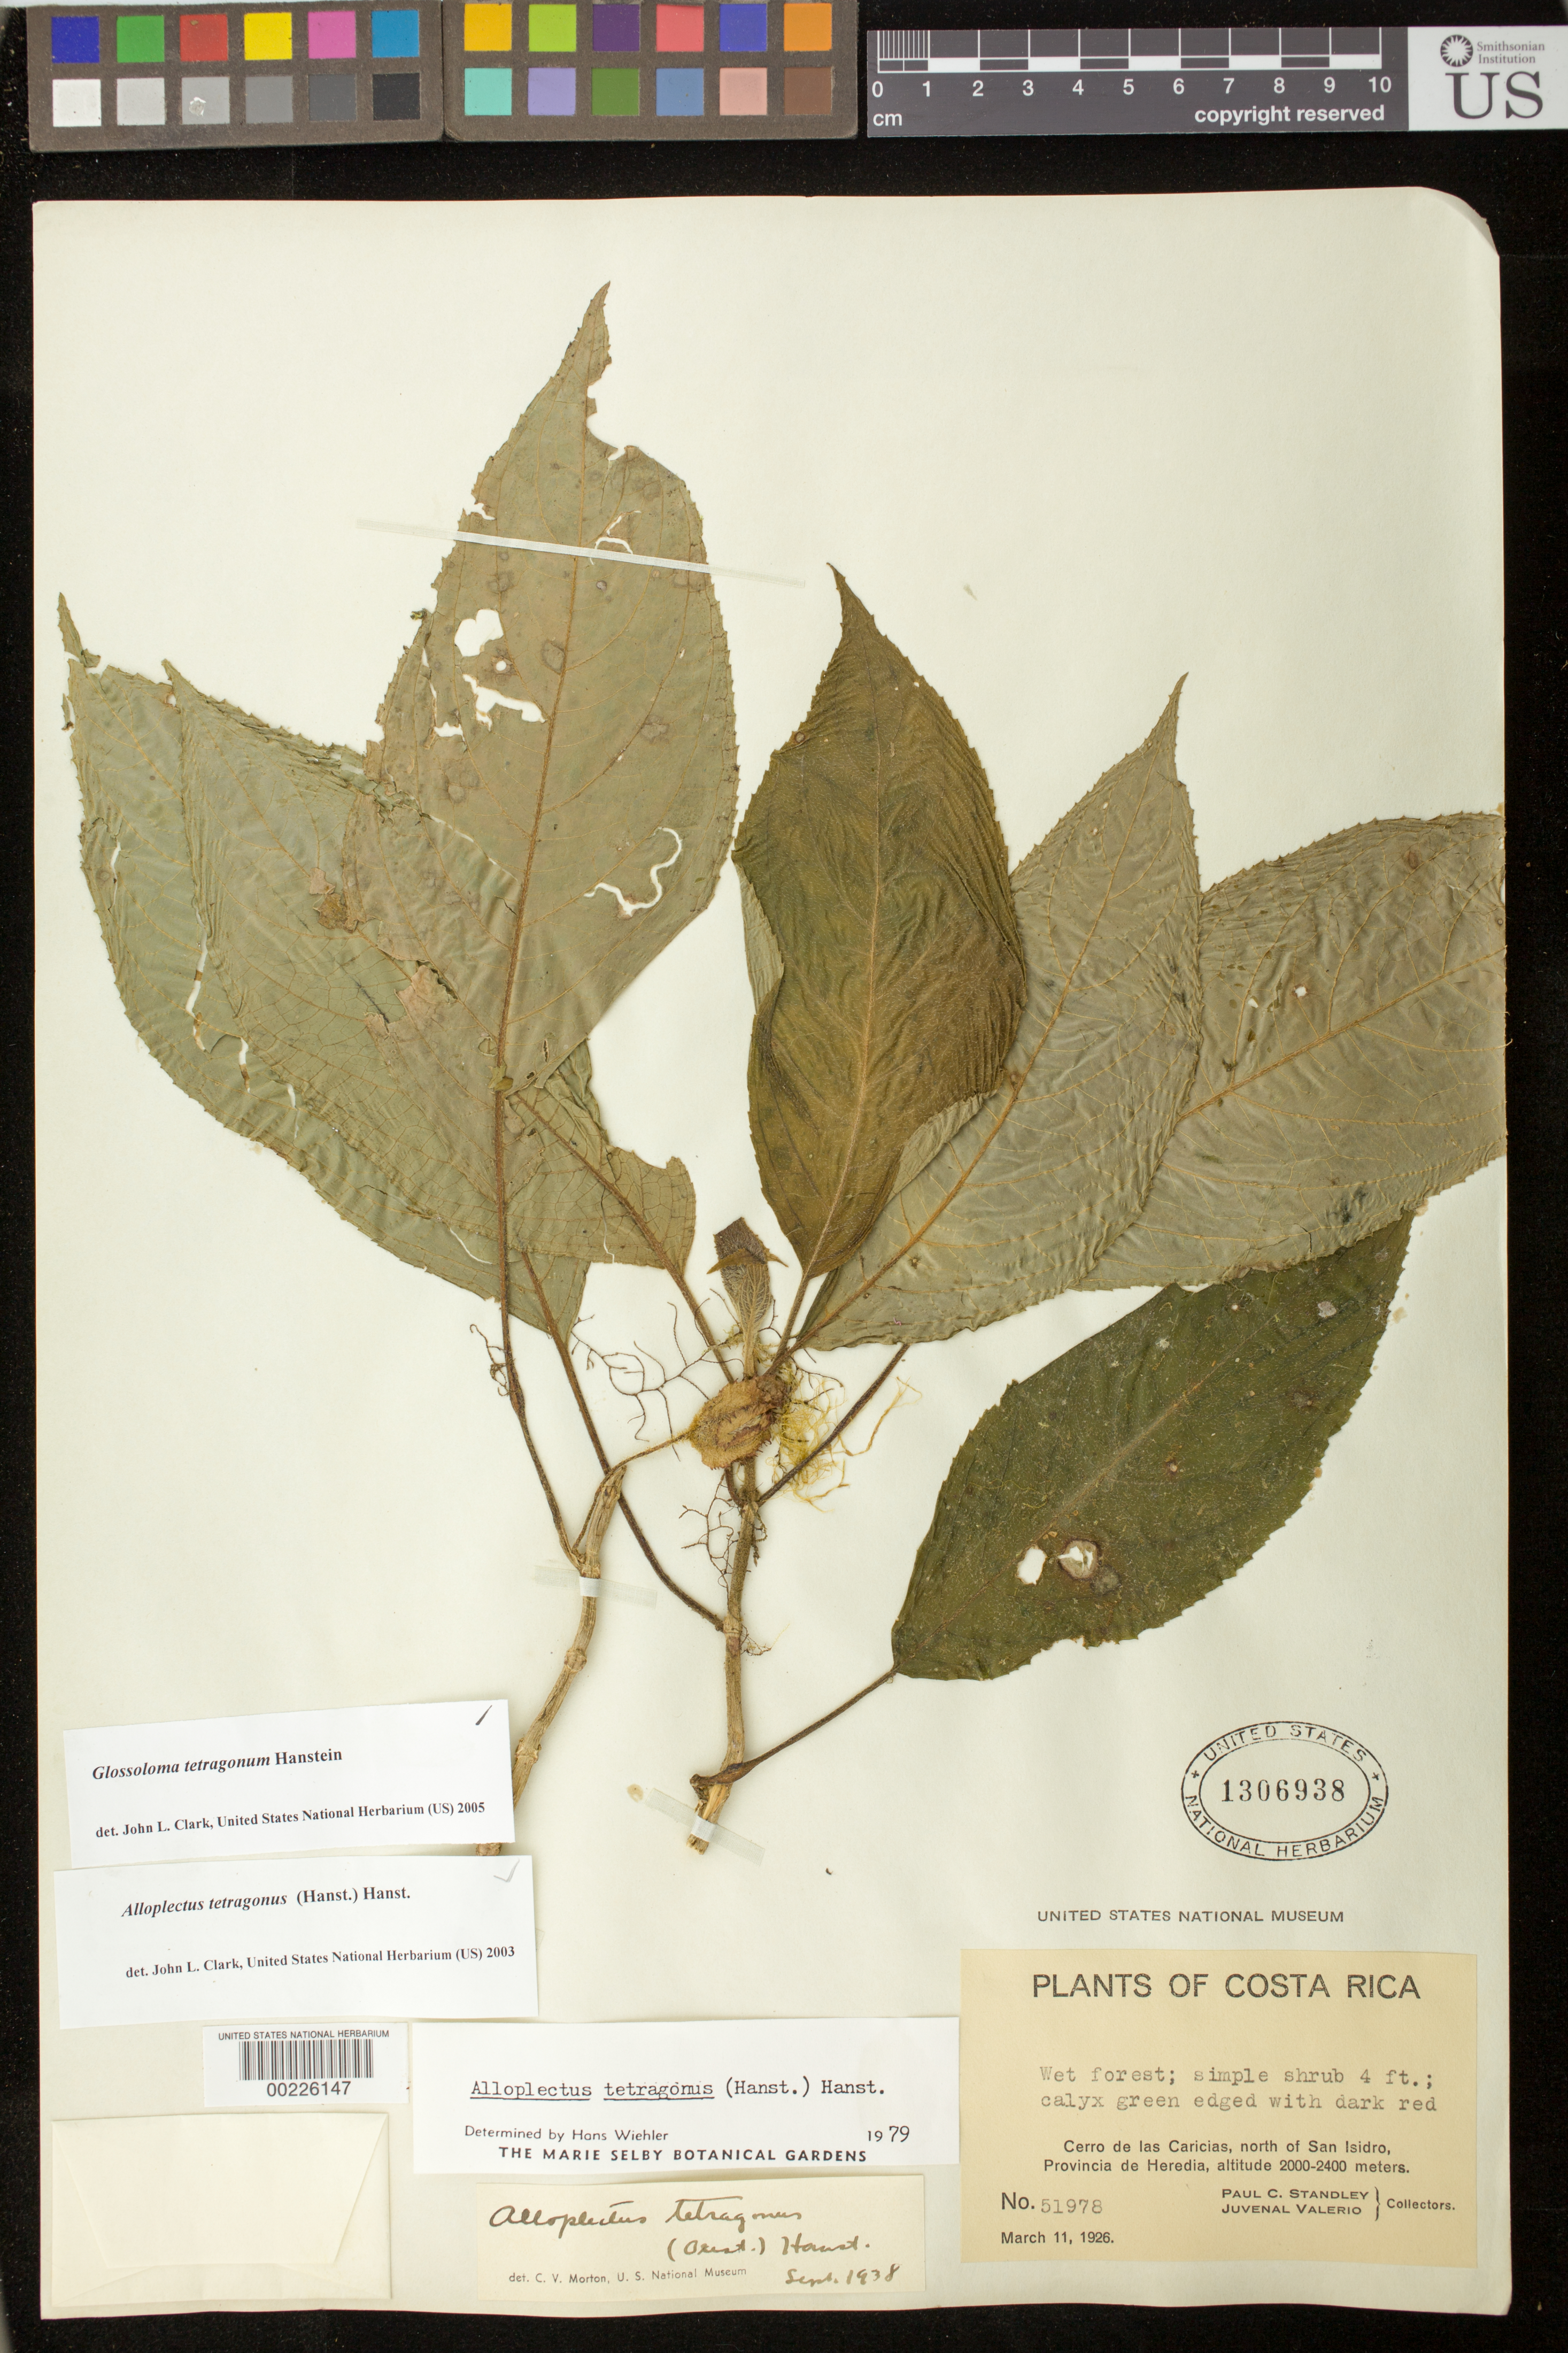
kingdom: Plantae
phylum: Tracheophyta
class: Magnoliopsida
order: Lamiales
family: Gesneriaceae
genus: Glossoloma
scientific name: Glossoloma tetragonum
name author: Hanst.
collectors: P. C. Standley & J. Valerio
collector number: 51978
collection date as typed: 11 Mar 1926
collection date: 1926-03-11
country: Costa Rica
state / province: Heredia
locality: Cerro de las Caricias, N of San Isidro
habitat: Wet forest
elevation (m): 2000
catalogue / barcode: US 1306938